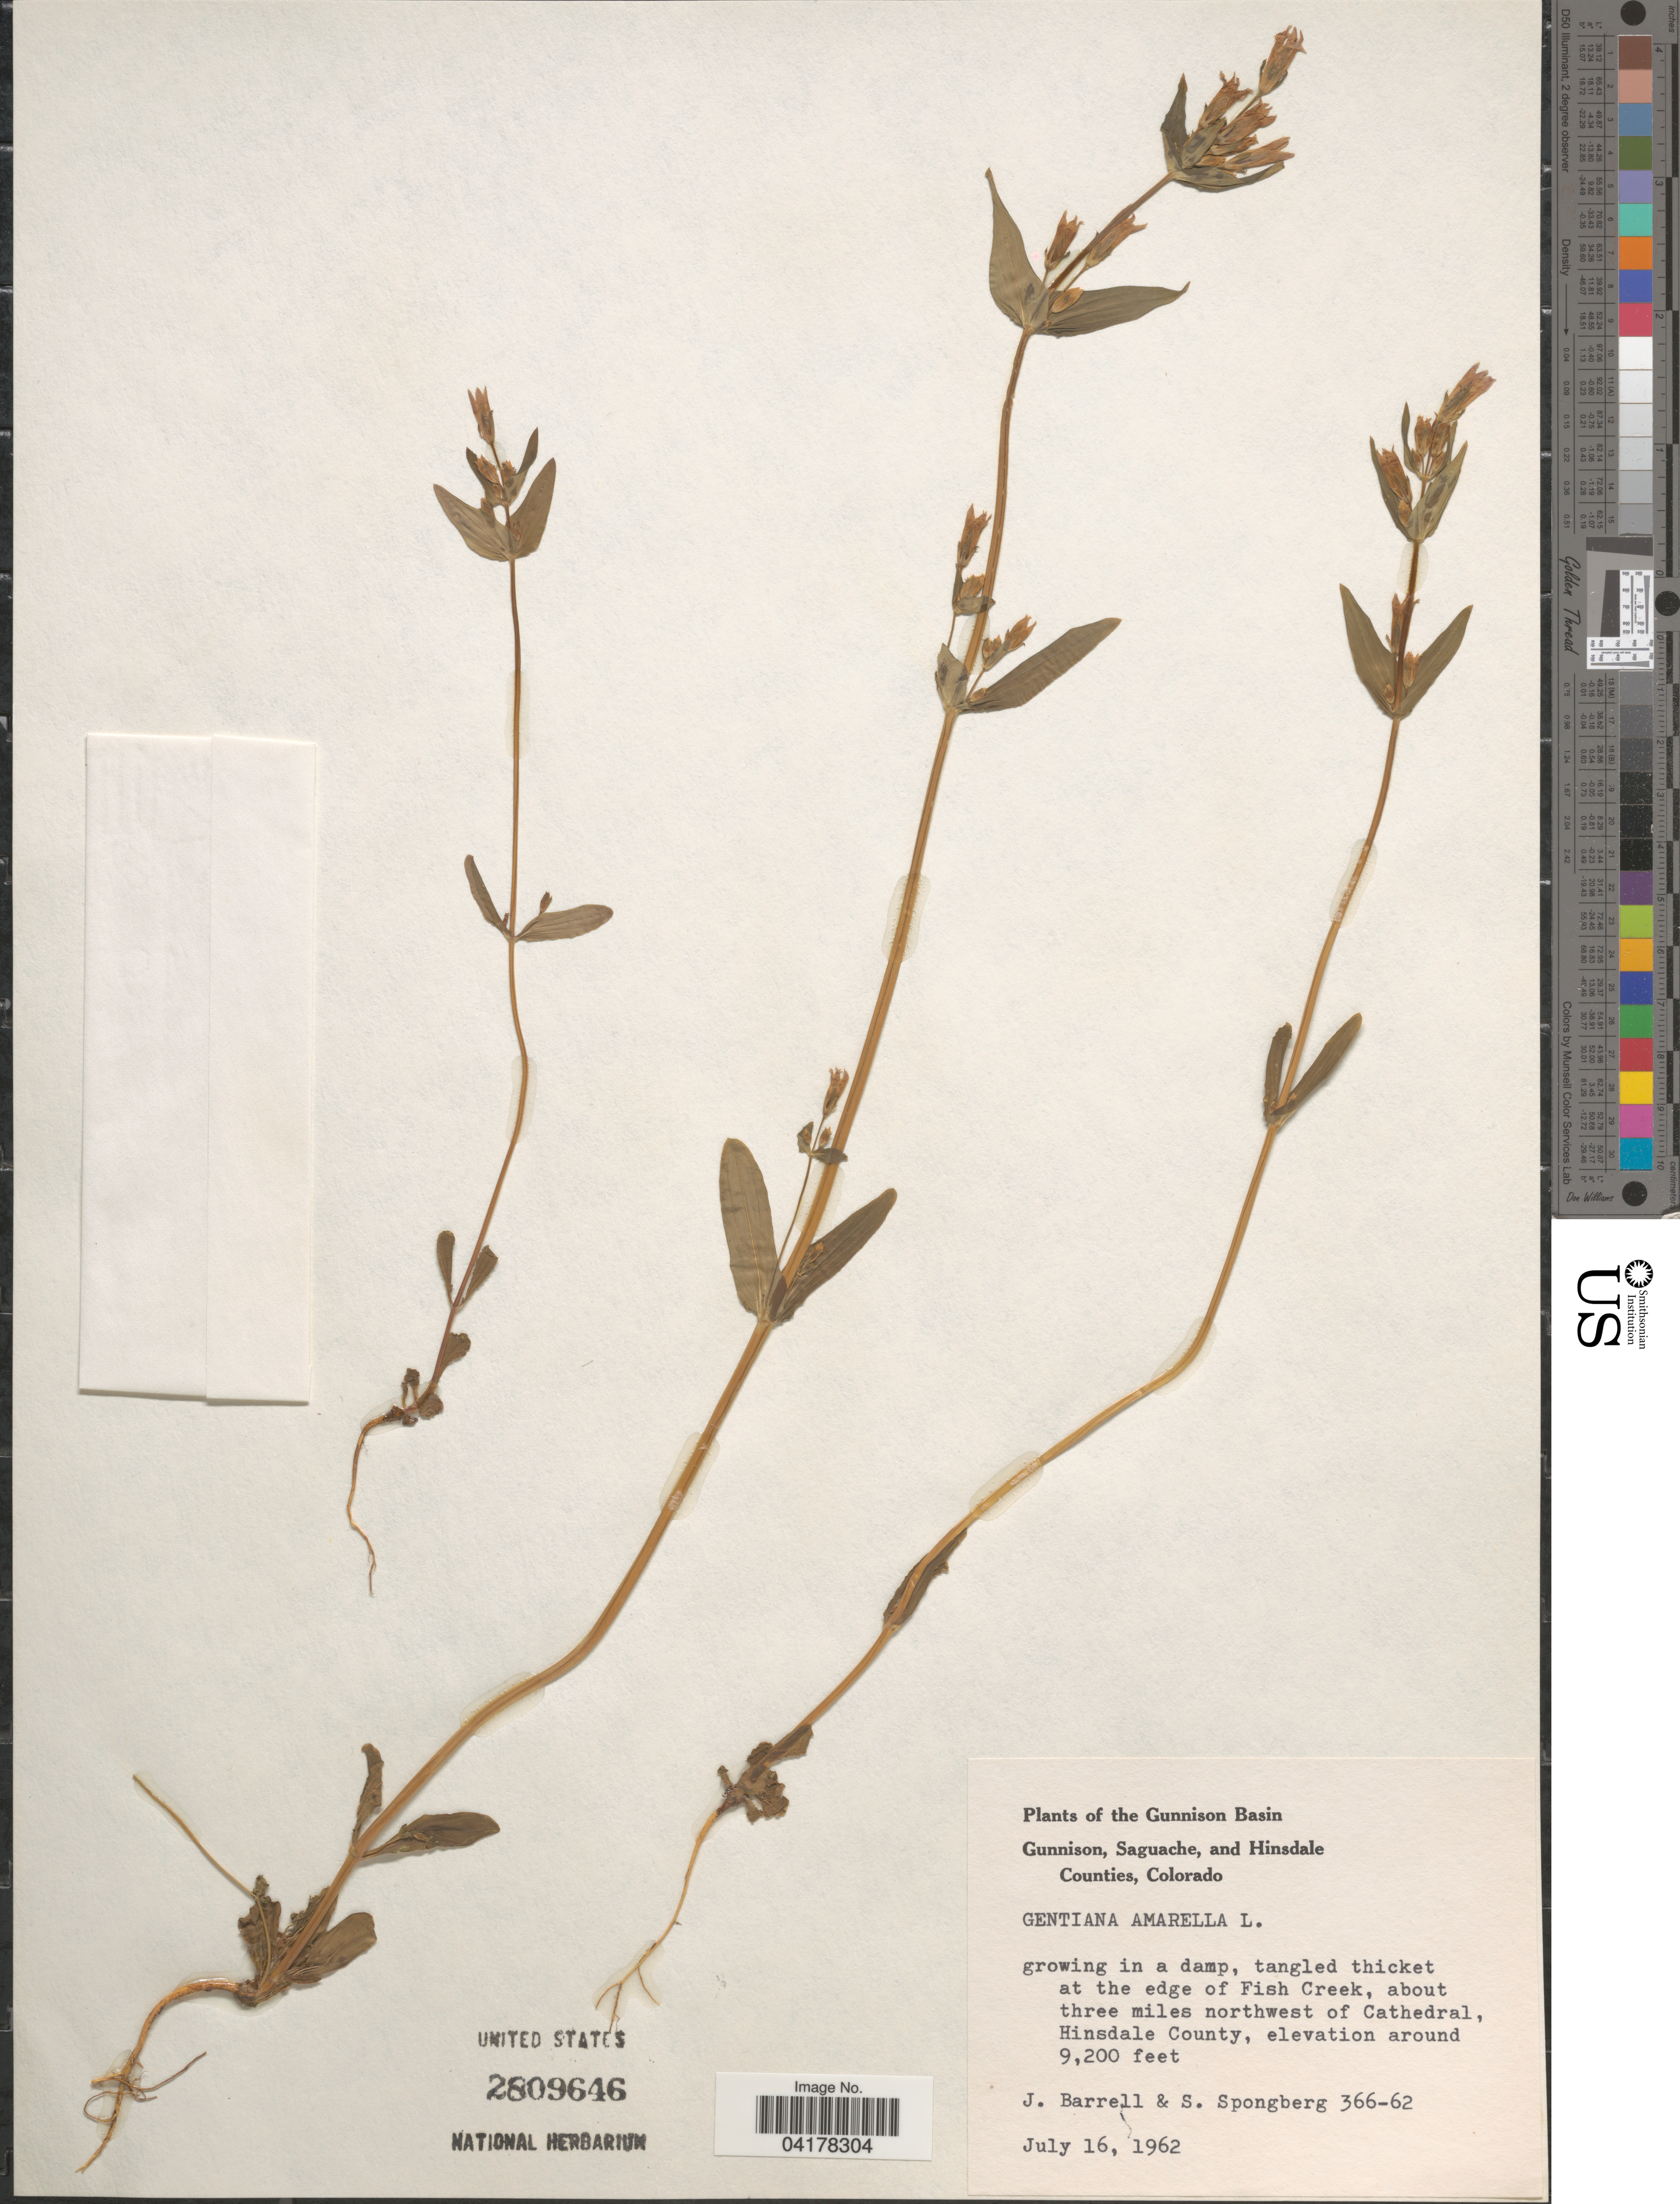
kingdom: Plantae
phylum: Tracheophyta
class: Magnoliopsida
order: Gentianales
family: Gentianaceae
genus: Gentiana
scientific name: Gentiana amarella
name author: L.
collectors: J. Barrell & S. A.Spongberg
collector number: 366-62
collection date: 1962-07-16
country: United States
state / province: Colorado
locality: The Gunnison Basin. In a damp, tangled thicket at the edge of Fish Creek, about three miles northwest of Cathedral, Hinsdale County.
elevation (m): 2804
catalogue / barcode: US 2809646